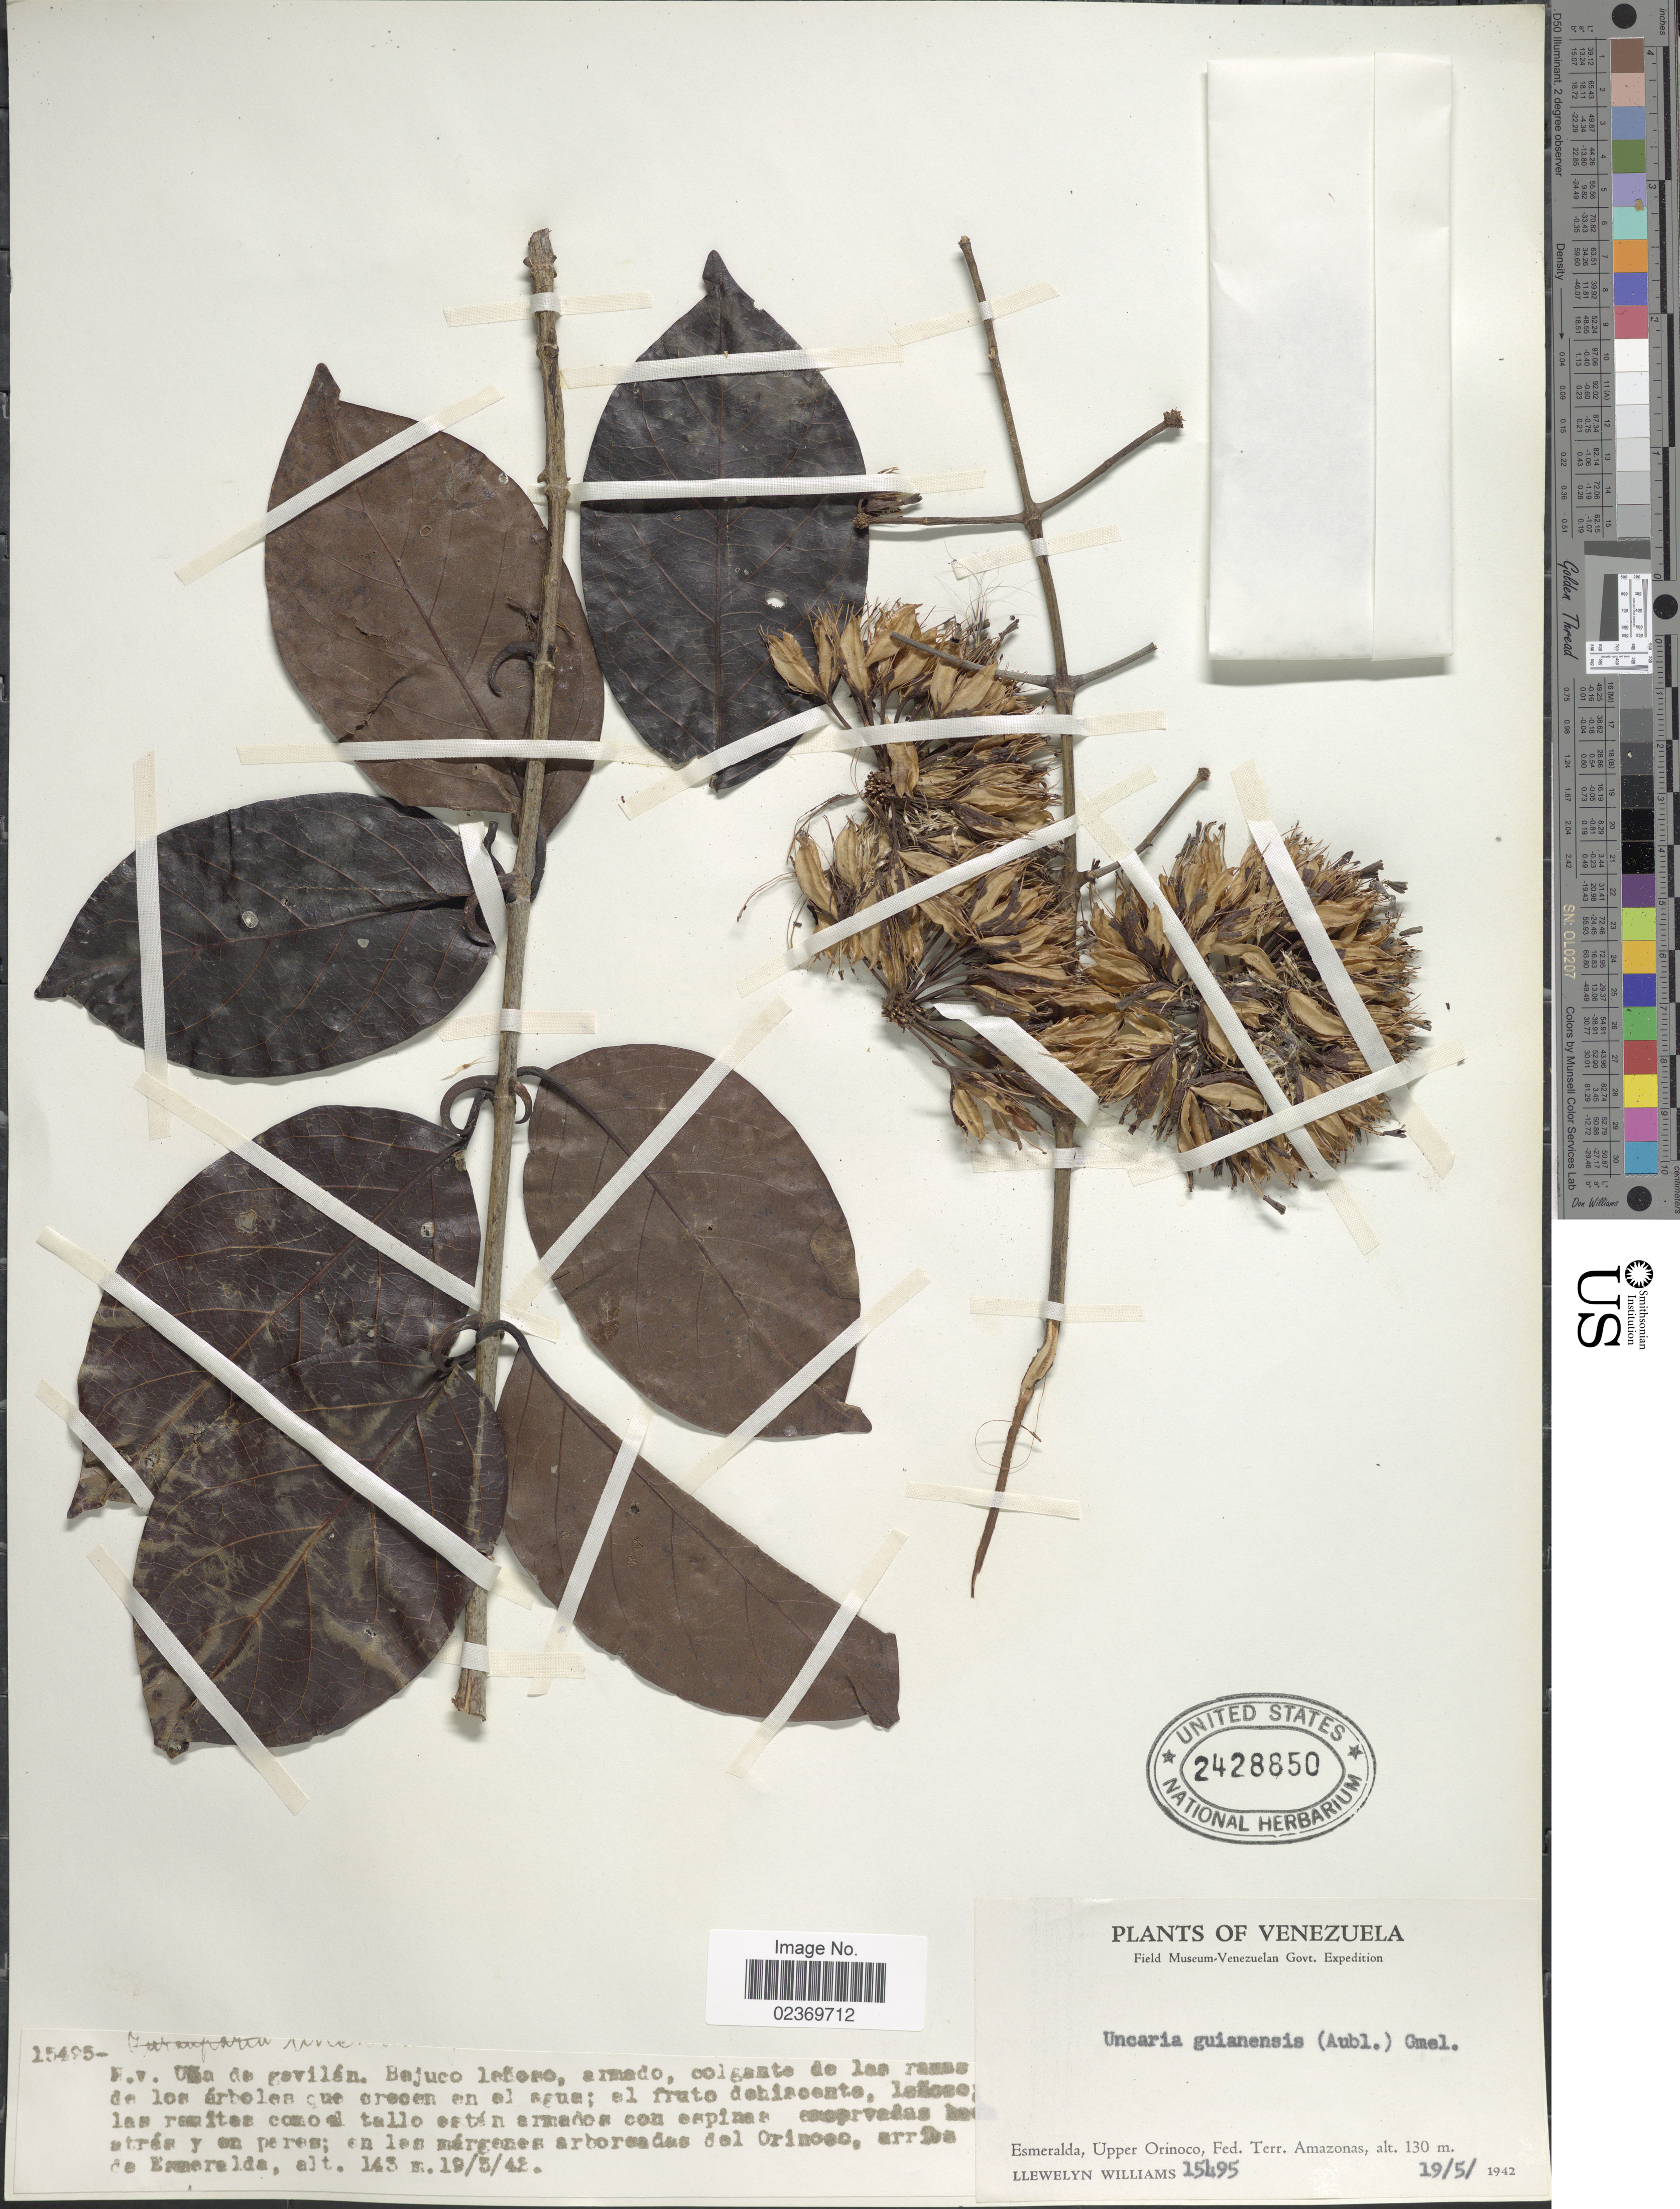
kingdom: Plantae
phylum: Tracheophyta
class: Magnoliopsida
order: Gentianales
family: Rubiaceae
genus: Uncaria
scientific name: Uncaria guianensis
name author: (Aubl.) J.F. Gmel.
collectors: Ll. Williams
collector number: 15495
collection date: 1942-05-19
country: Venezuela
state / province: Amazonas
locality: Esmeralda, Upper Orinoco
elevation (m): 130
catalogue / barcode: US 2428850